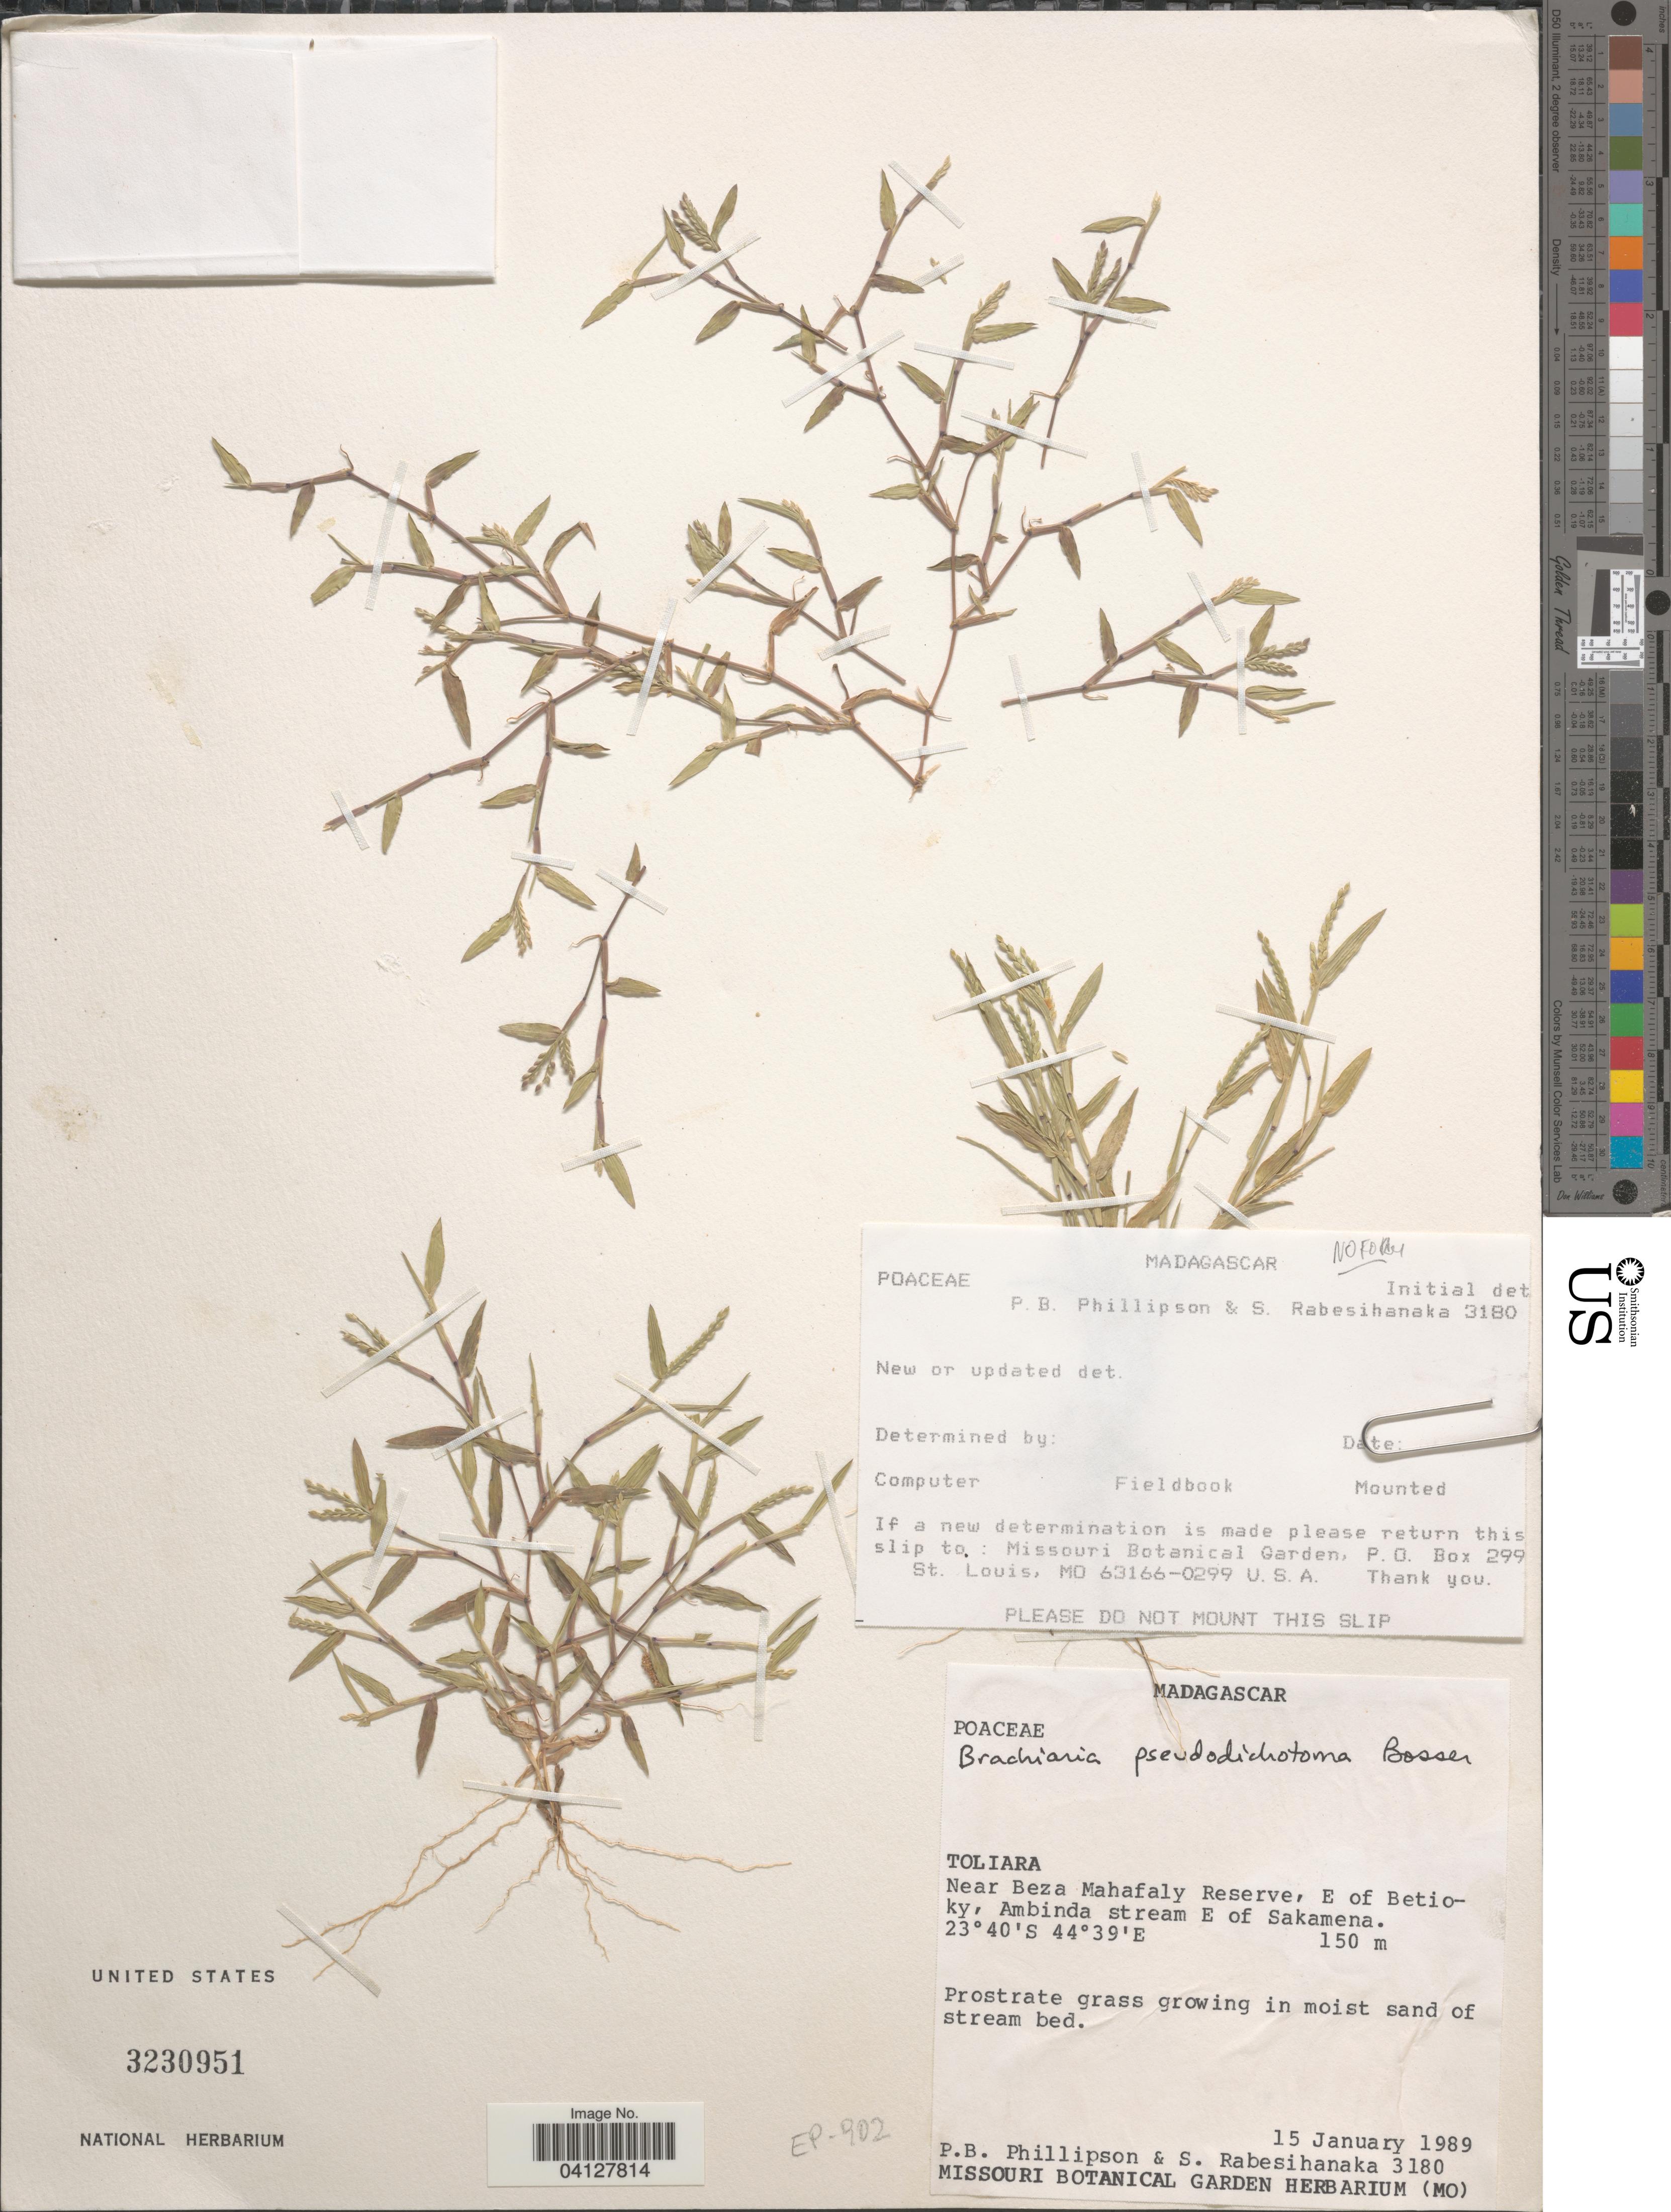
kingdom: Plantae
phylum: Tracheophyta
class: Liliopsida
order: Poales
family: Poaceae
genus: Brachiaria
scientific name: Brachiaria pseudodichotoma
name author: Bosser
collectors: P. B. Phillipson & S. Rabesihanaka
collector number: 3180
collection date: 1989-01-15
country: Madagascar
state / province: Atsimo-Andrefana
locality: Near Beza Mahafaly Reserve, E of Betioky, Ambinda stream E of Sakamena.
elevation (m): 150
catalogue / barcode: US 3230951